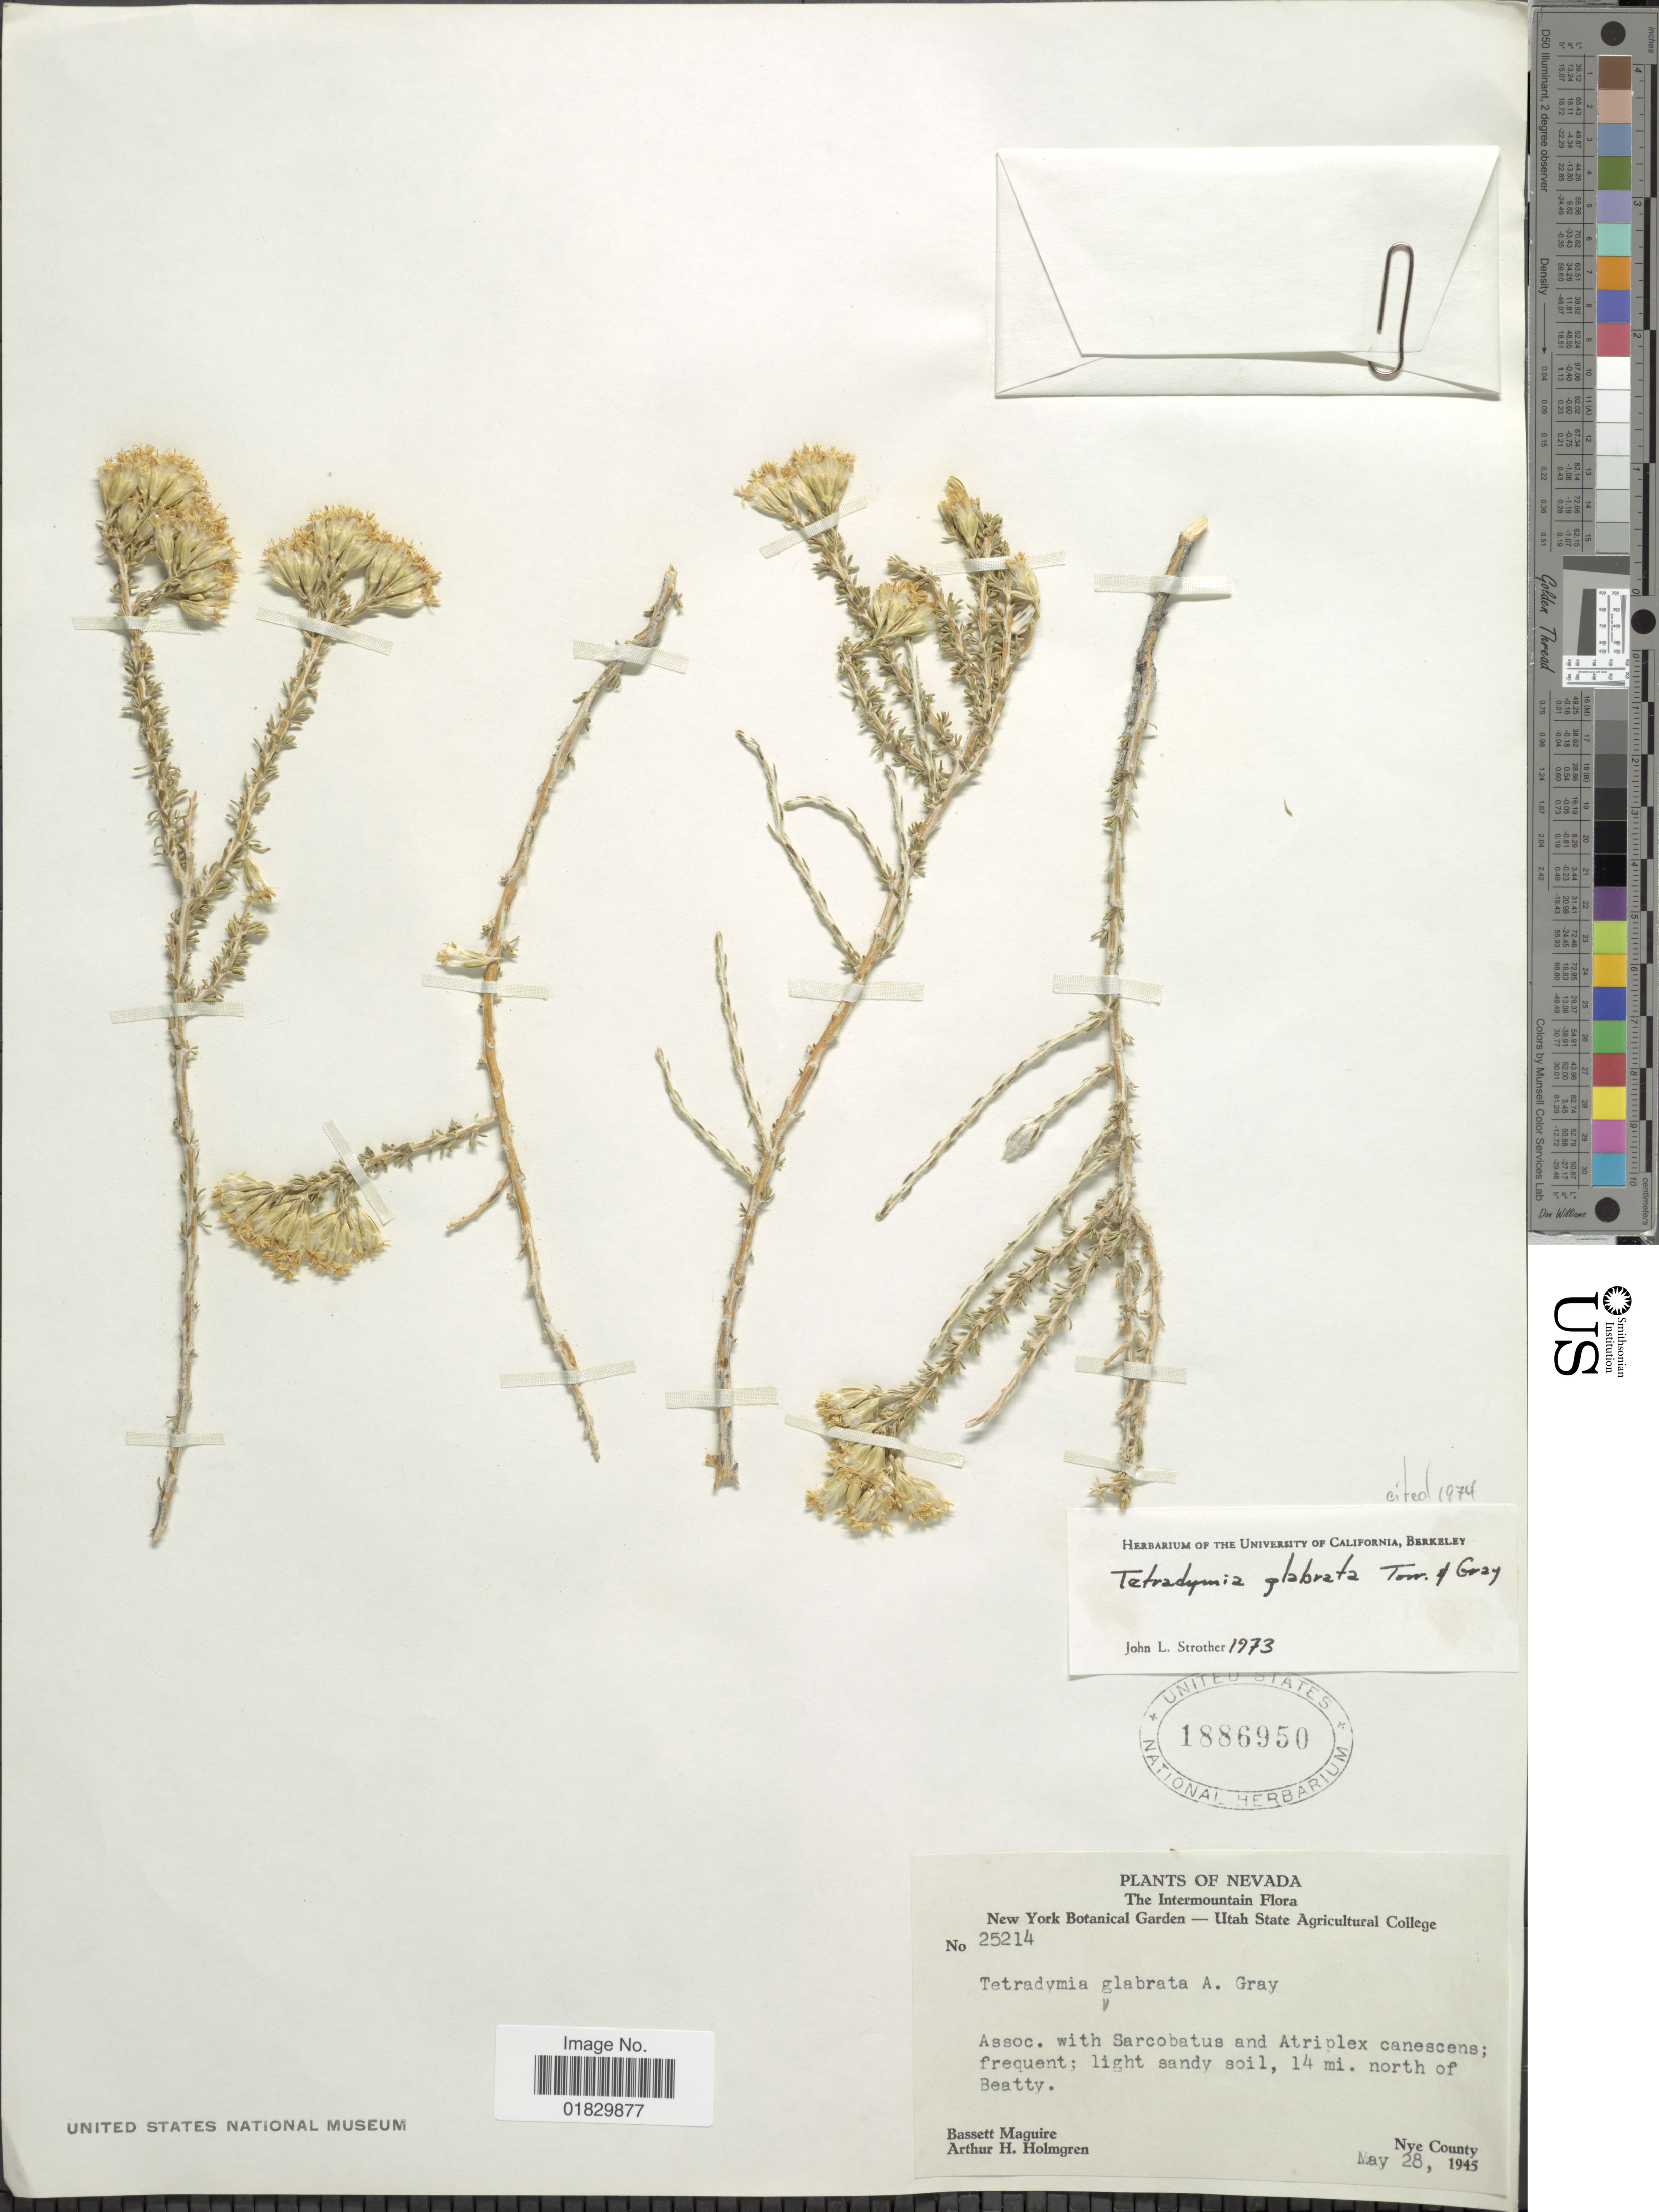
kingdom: Plantae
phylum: Tracheophyta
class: Magnoliopsida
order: Asterales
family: Asteraceae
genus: Tetradymia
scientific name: Tetradymia glabrata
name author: Torr. & A. Gray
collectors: B. Maguire & A. H. Holmgren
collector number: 25214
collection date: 1945-05-28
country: United States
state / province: Nevada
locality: The Intermountain, 14 mi. north of Beatty, Nye County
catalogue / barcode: US 1886950